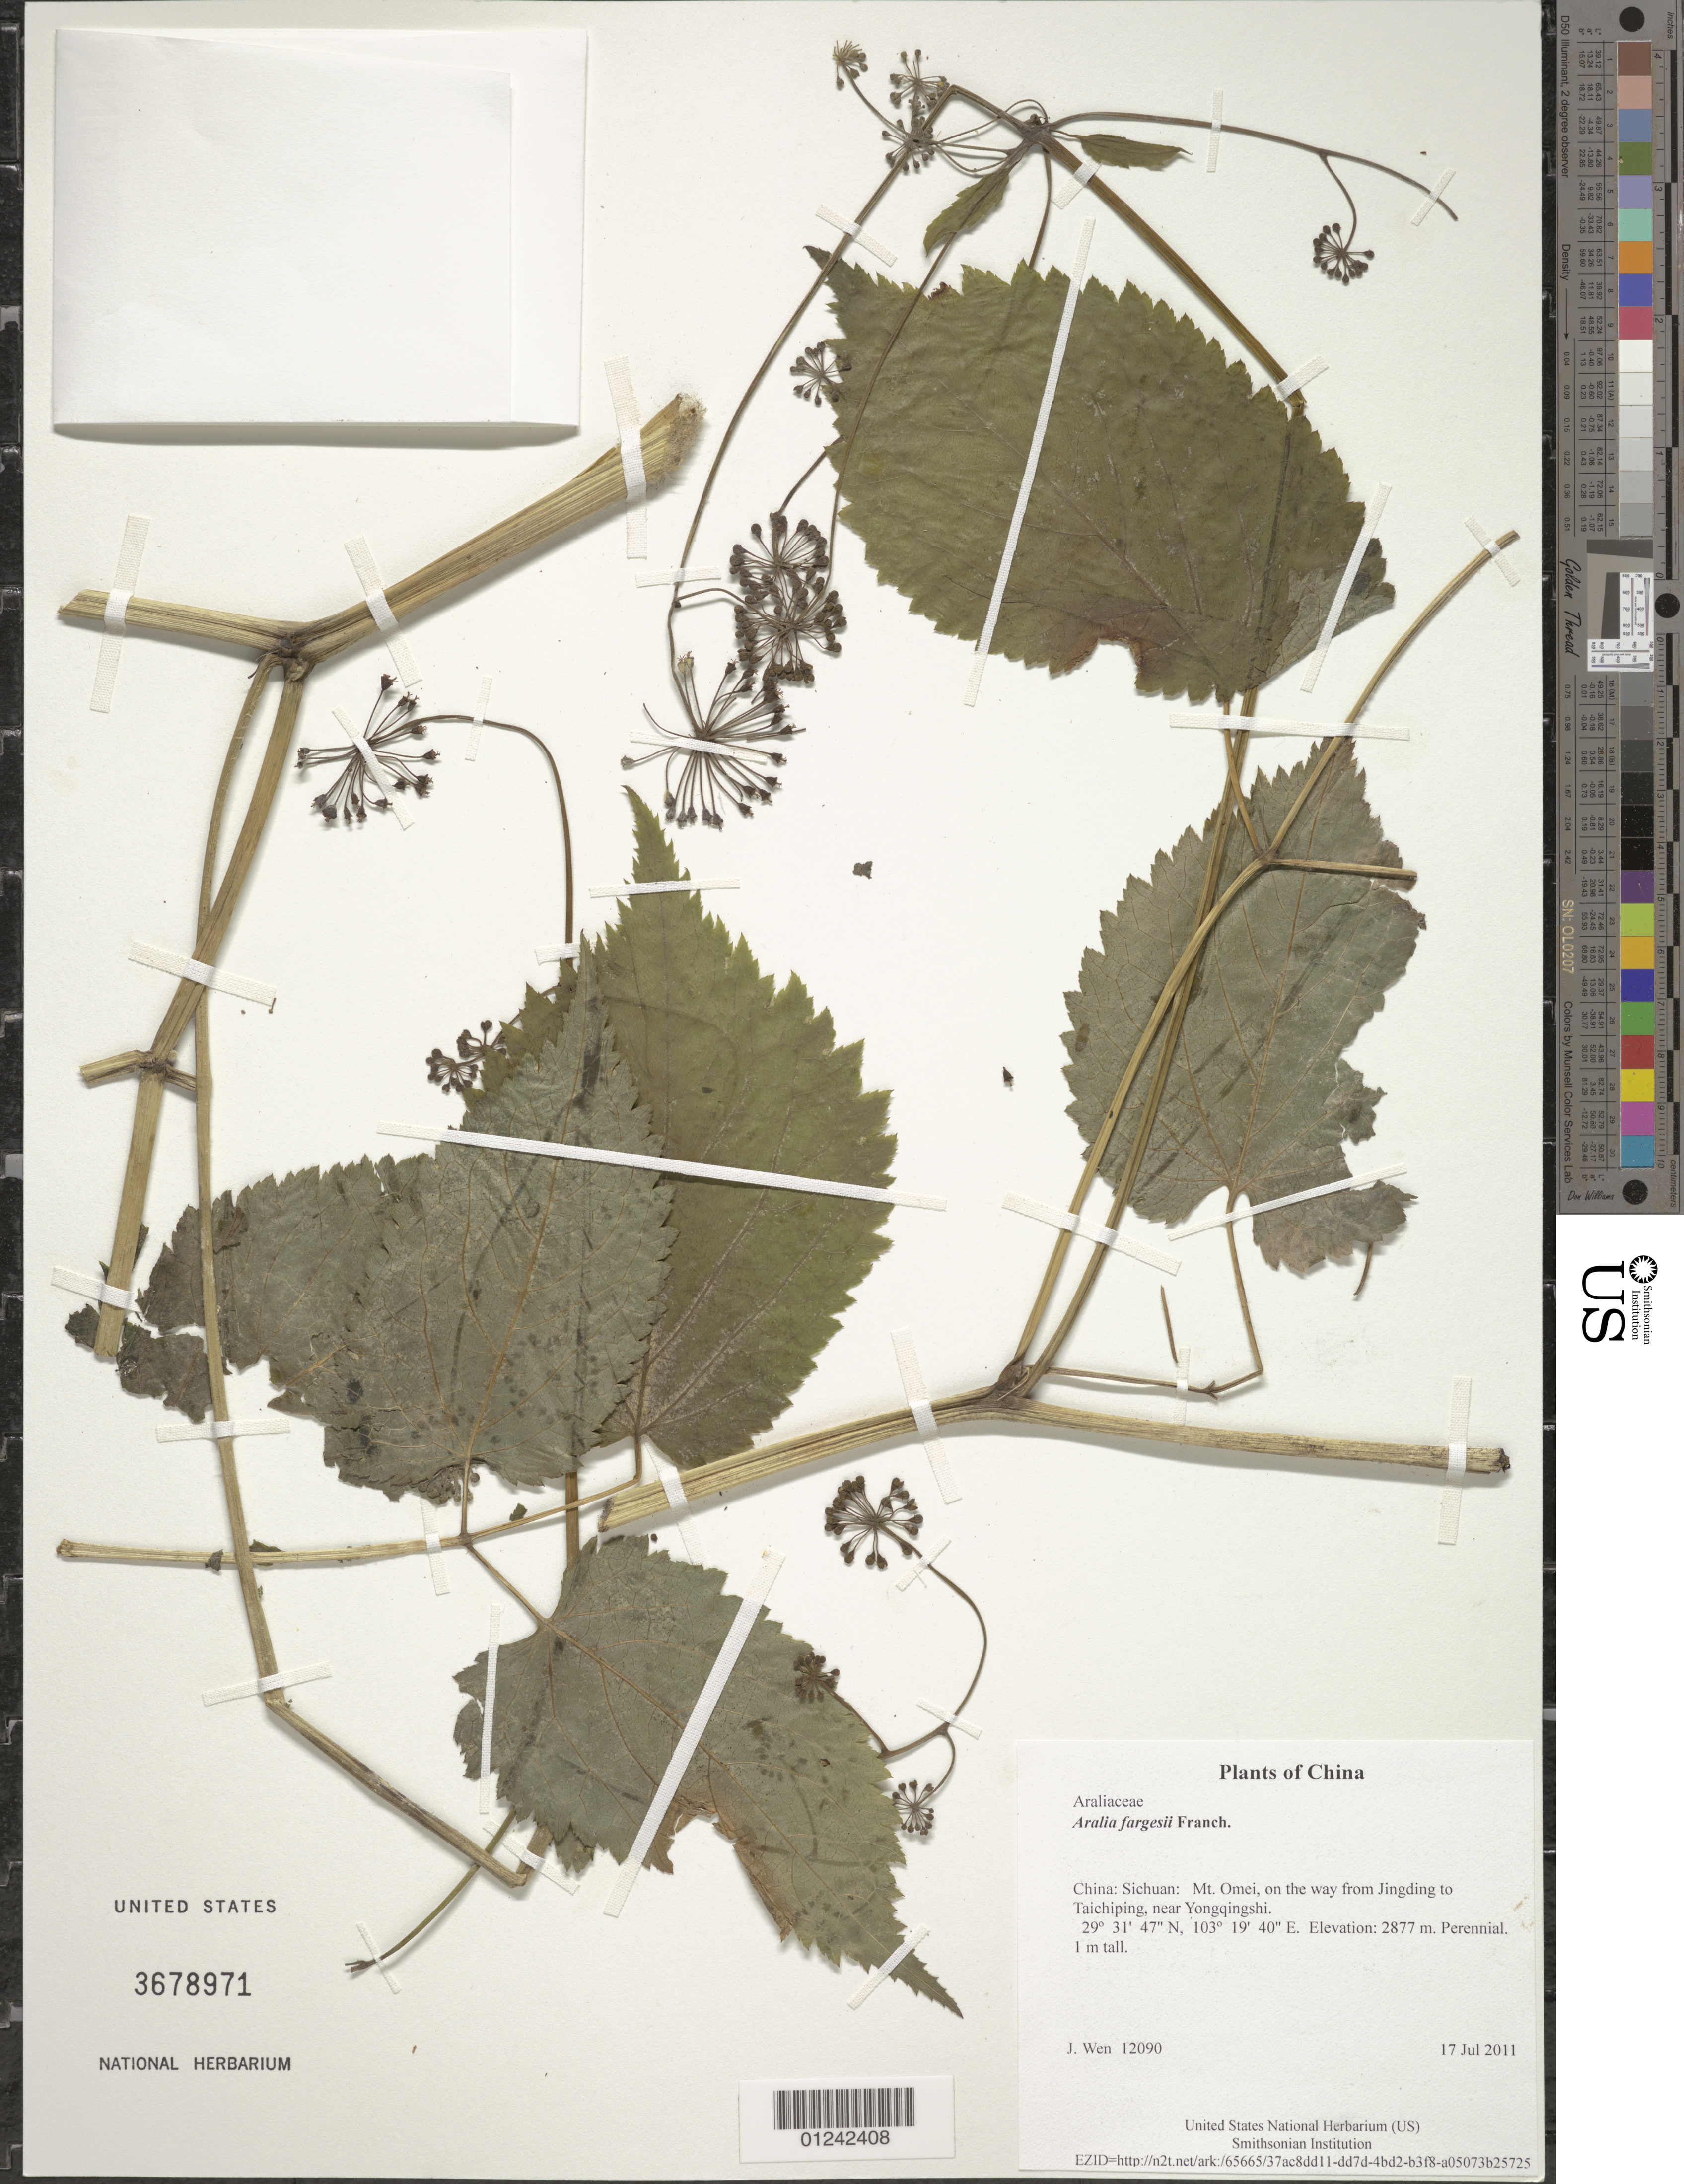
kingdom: Plantae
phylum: Tracheophyta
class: Magnoliopsida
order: Apiales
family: Araliaceae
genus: Aralia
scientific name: Aralia fargesii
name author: Franch.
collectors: J. Wen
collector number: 12090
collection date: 2011-07-17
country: China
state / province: Sichuan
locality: Mt. Omei, on the way from Jingding to Taichiping, near Yongqingshi.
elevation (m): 2877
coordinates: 29 31 46.6 N, 103 19 40.5 E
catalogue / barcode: US 3678971